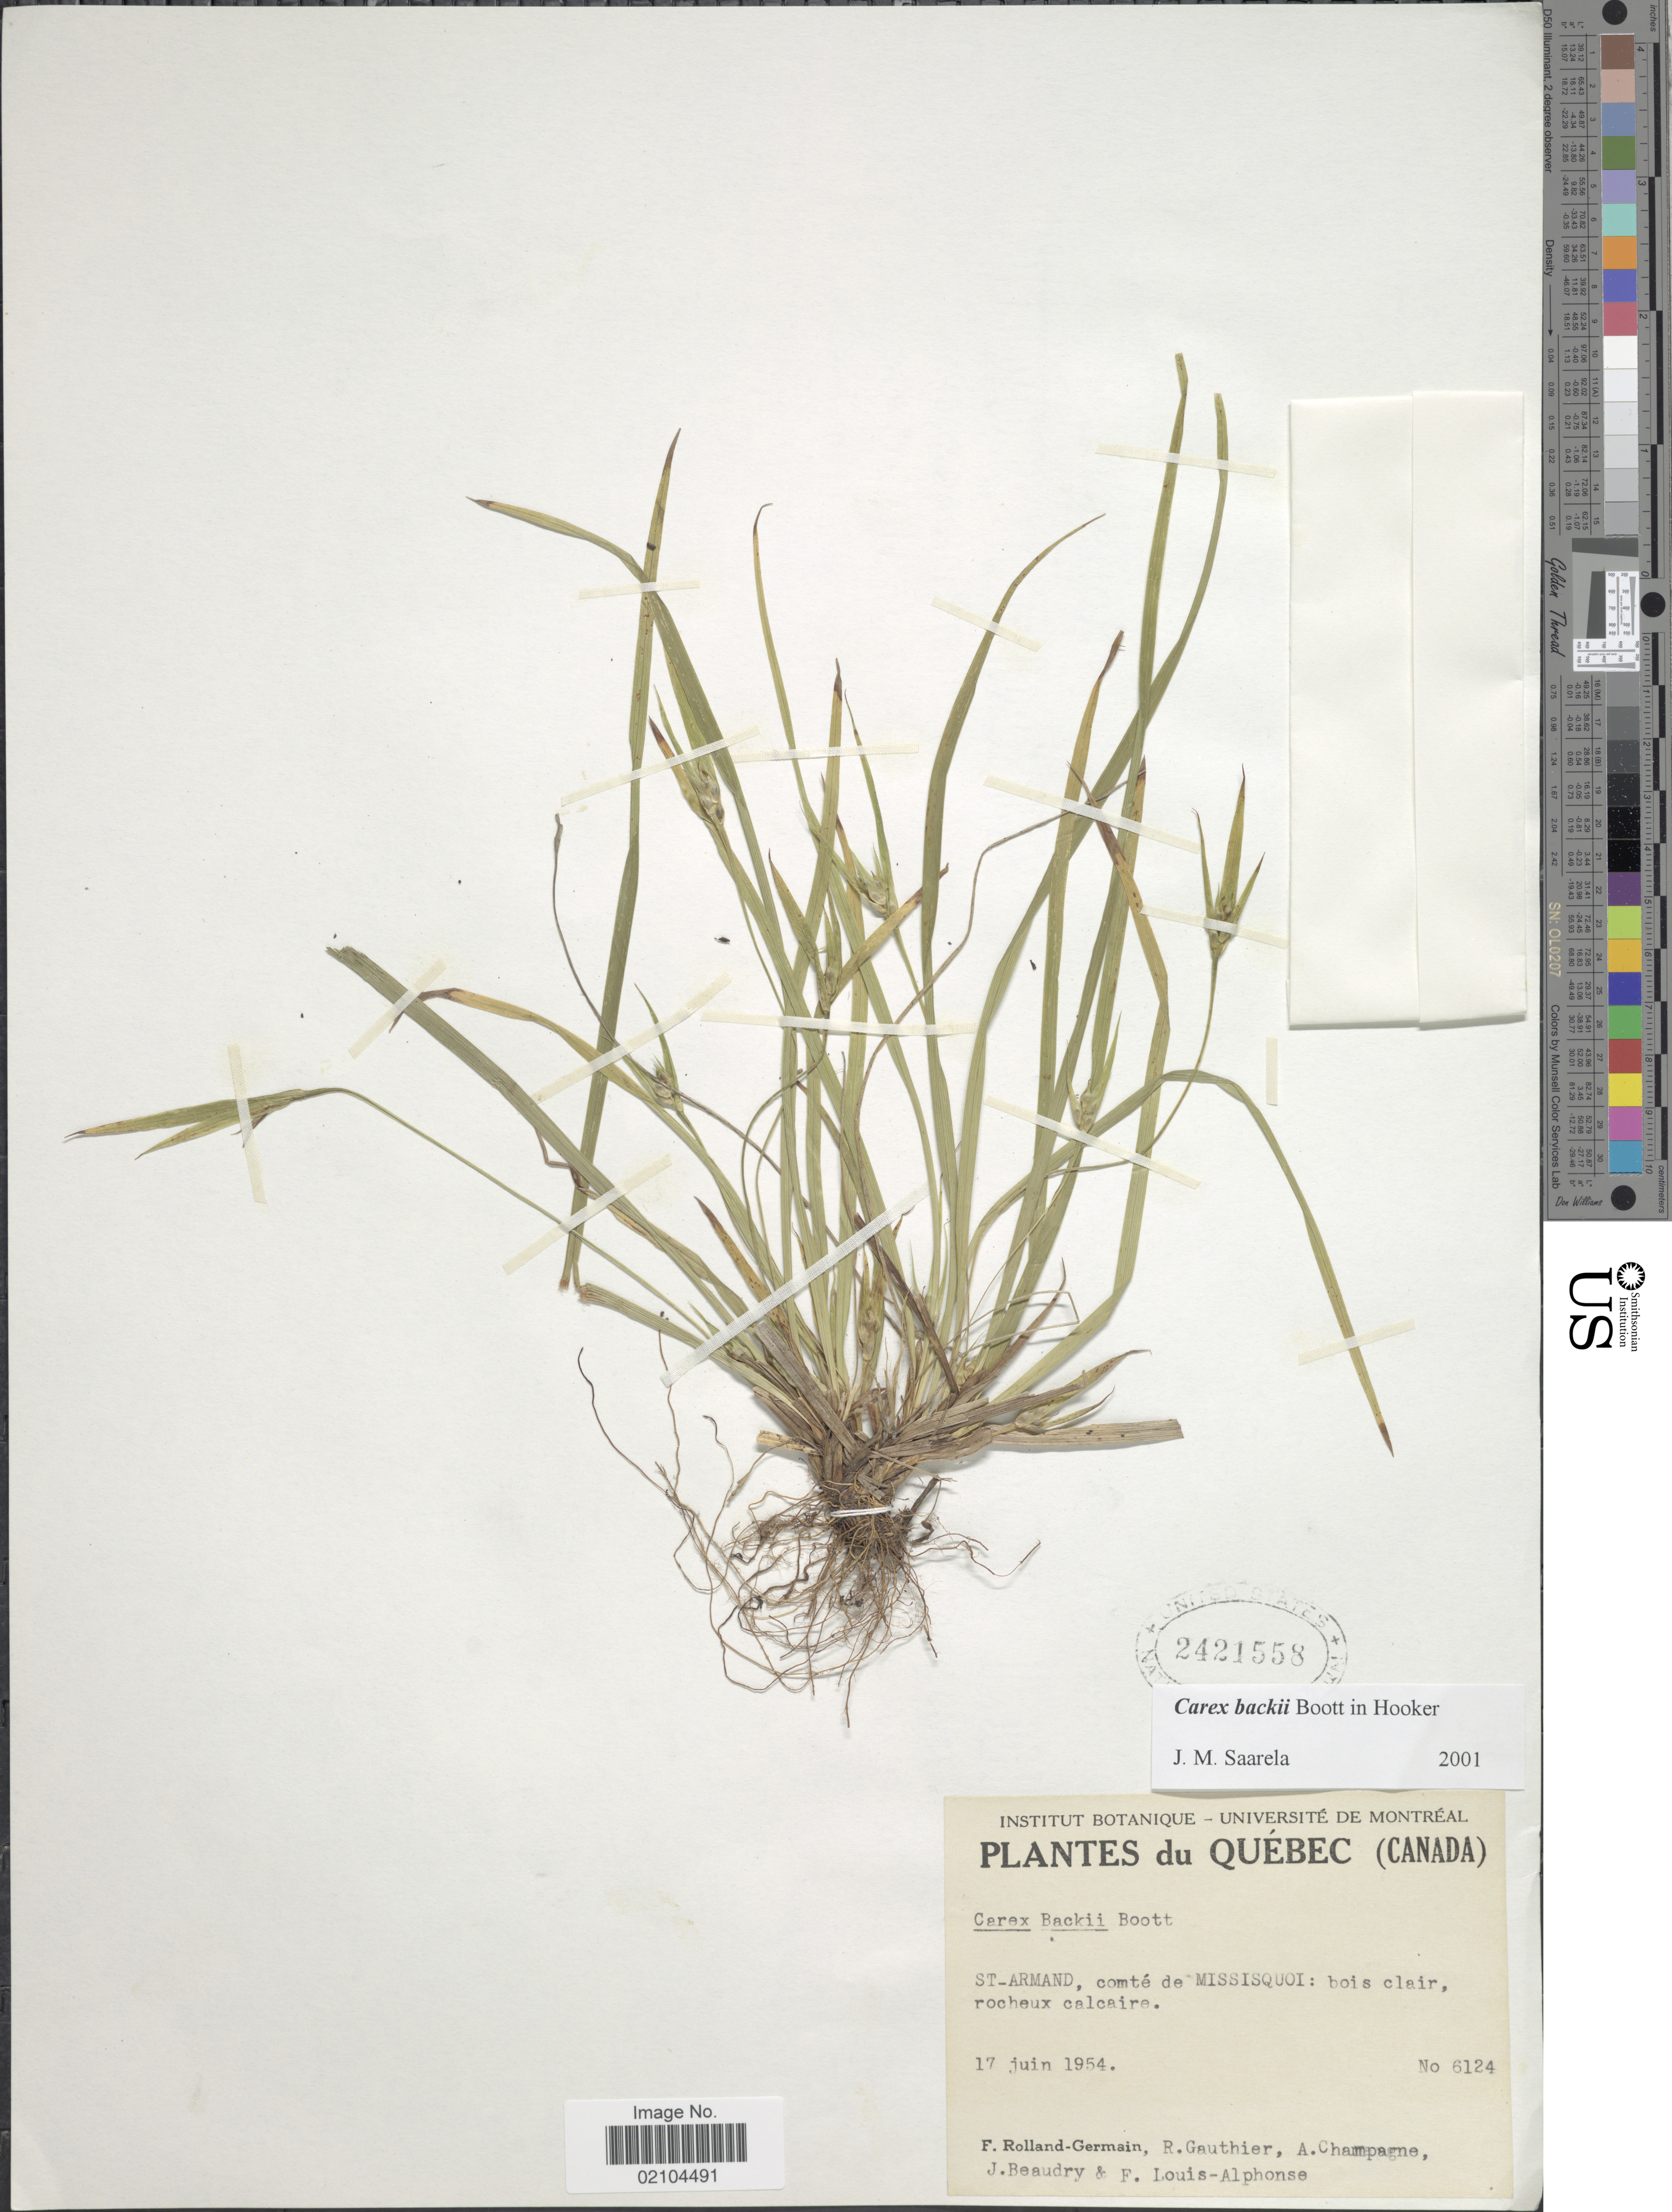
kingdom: Plantae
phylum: Tracheophyta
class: Liliopsida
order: Poales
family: Cyperaceae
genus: Carex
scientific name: Carex backii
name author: Boott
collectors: Rolland-Germain, R. Gauthier, A. Champagne, J. Beaudry & F. Louis-Alphonse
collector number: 6124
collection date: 1954-06-17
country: Canada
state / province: Quebec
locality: St-Armand, comte de Missisquoi: bois clair, rocheux calcaire.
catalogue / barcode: US 2421558